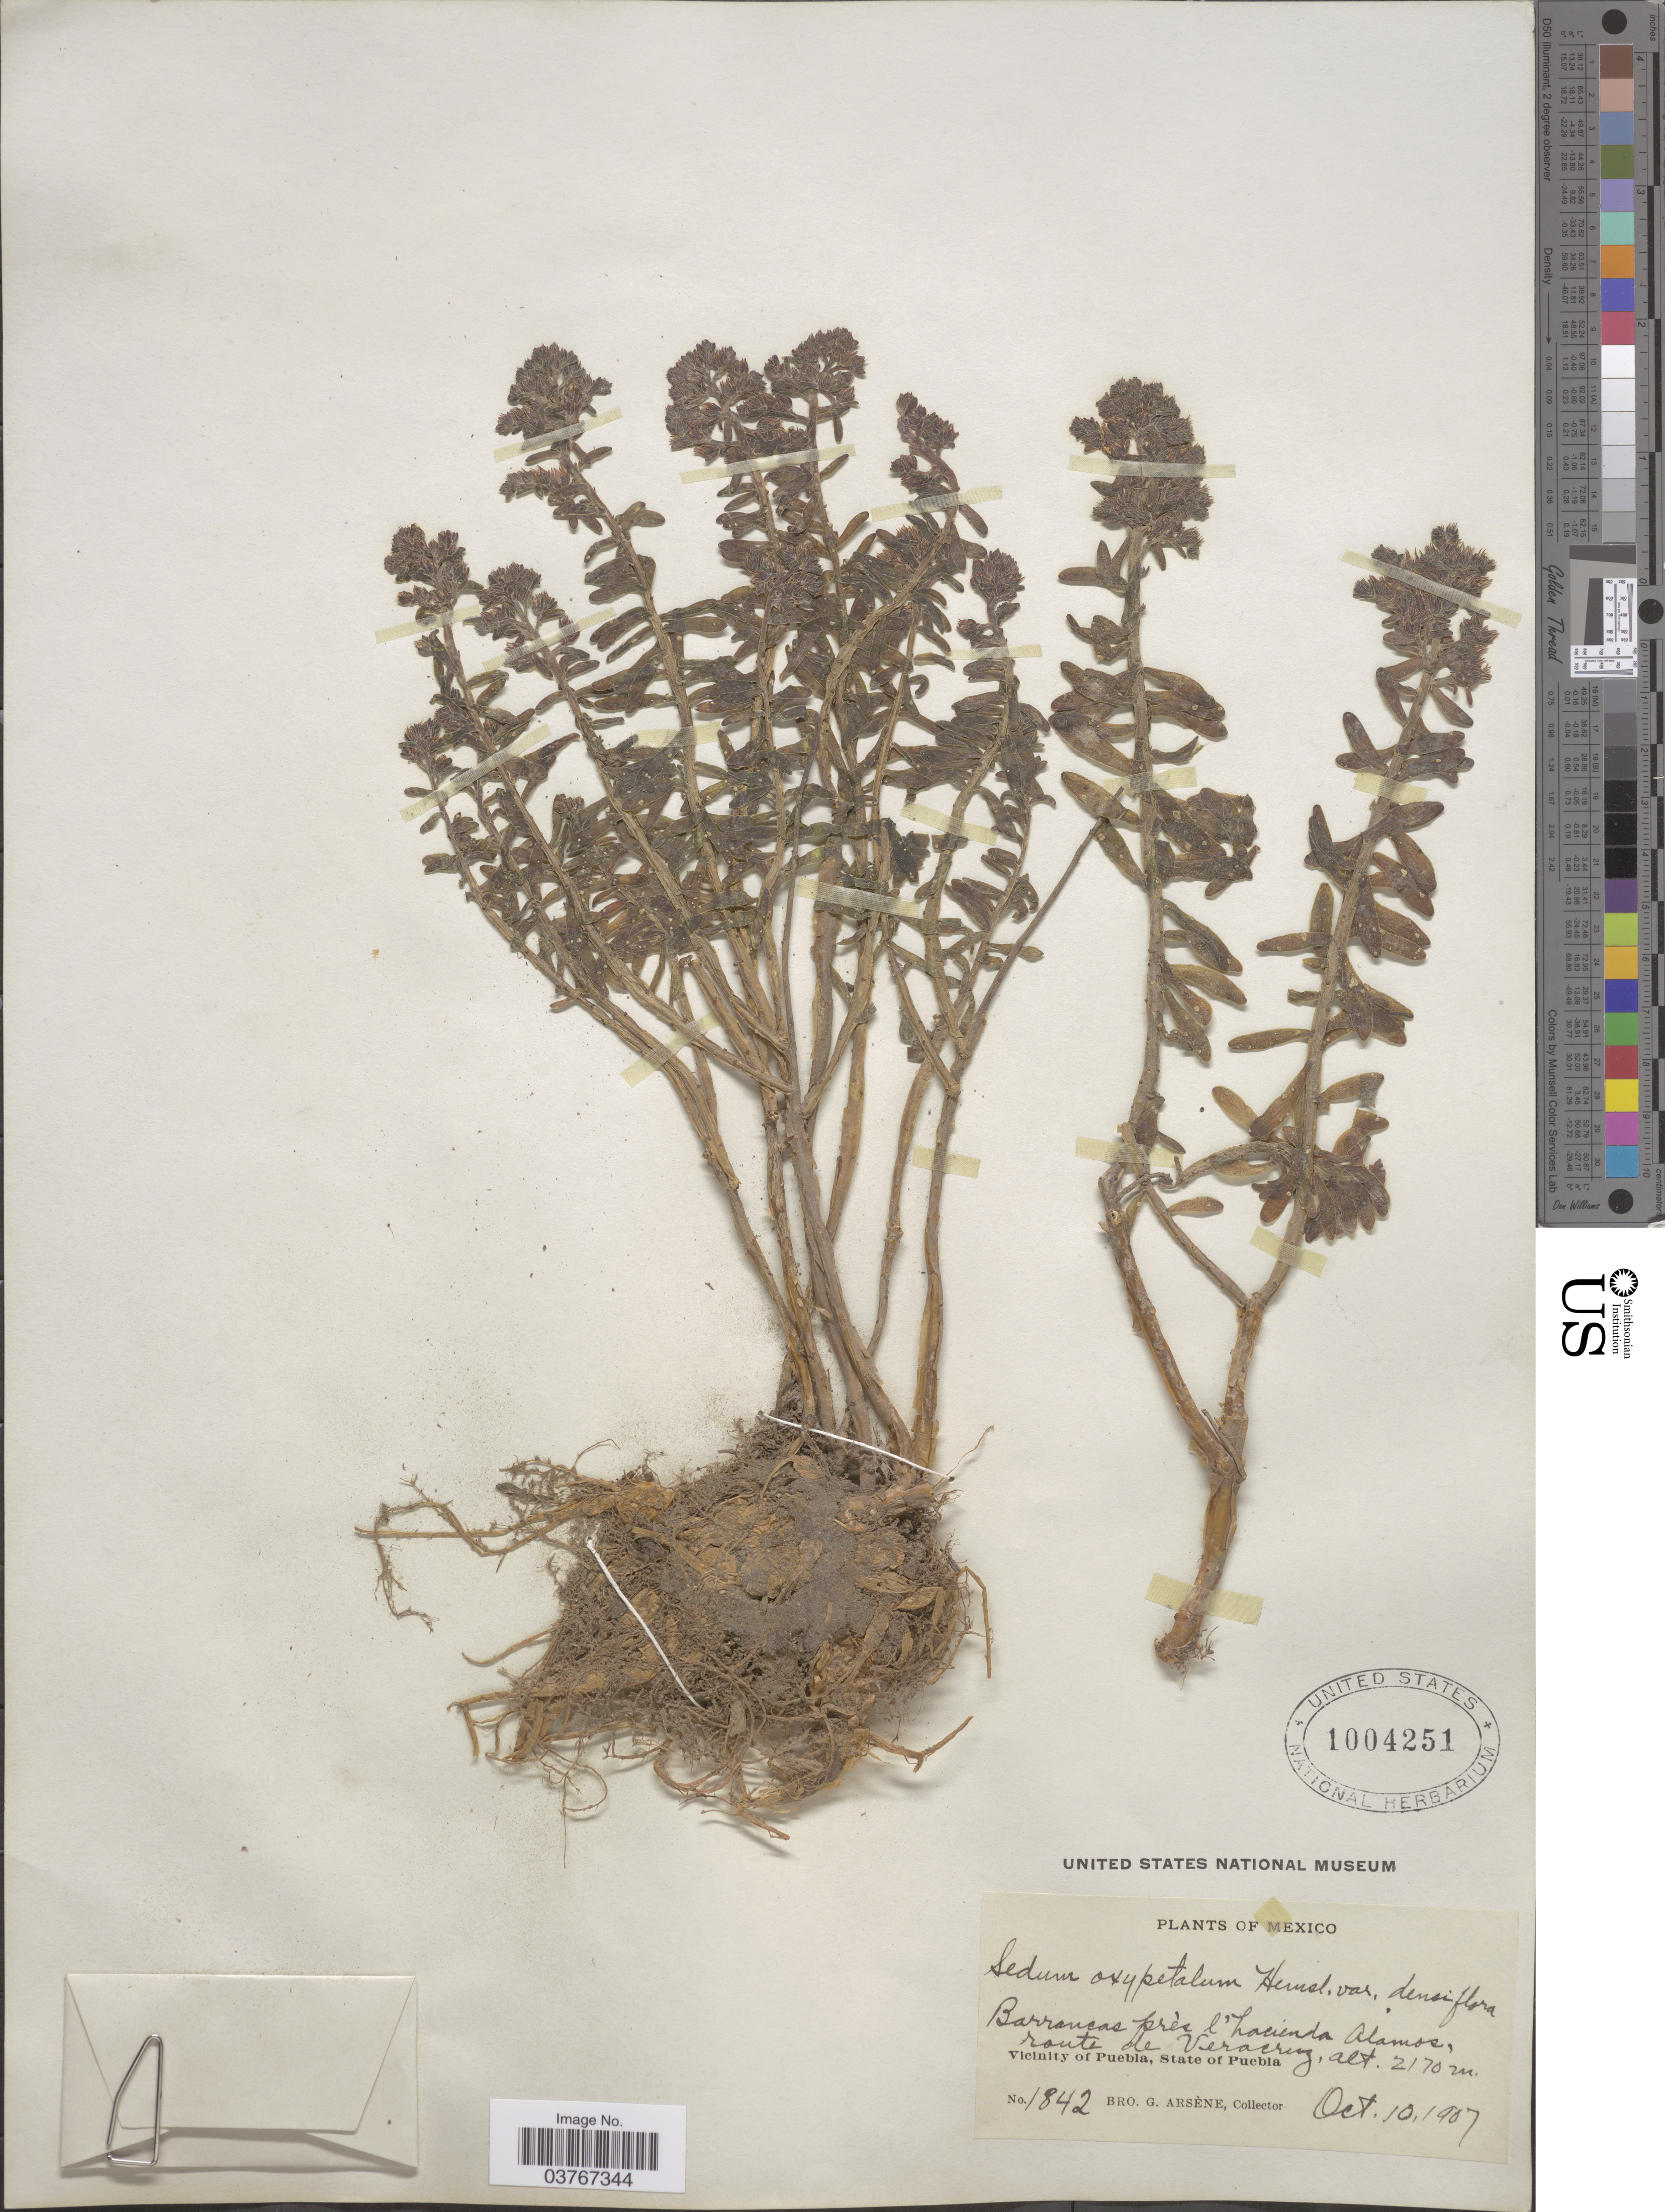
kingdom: Plantae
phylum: Tracheophyta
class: Magnoliopsida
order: Saxifragales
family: Crassulaceae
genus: Sedum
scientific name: Sedum oxypetalum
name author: Kunth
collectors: Bro. G. Arsène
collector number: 1842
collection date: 1907-10-10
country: Mexico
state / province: Puebla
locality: Barrancas près l' Hacienda Alamo, route de Vera Cruz. Vicinity of Puebla, State of Puebla.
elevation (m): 2170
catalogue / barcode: US 1004251